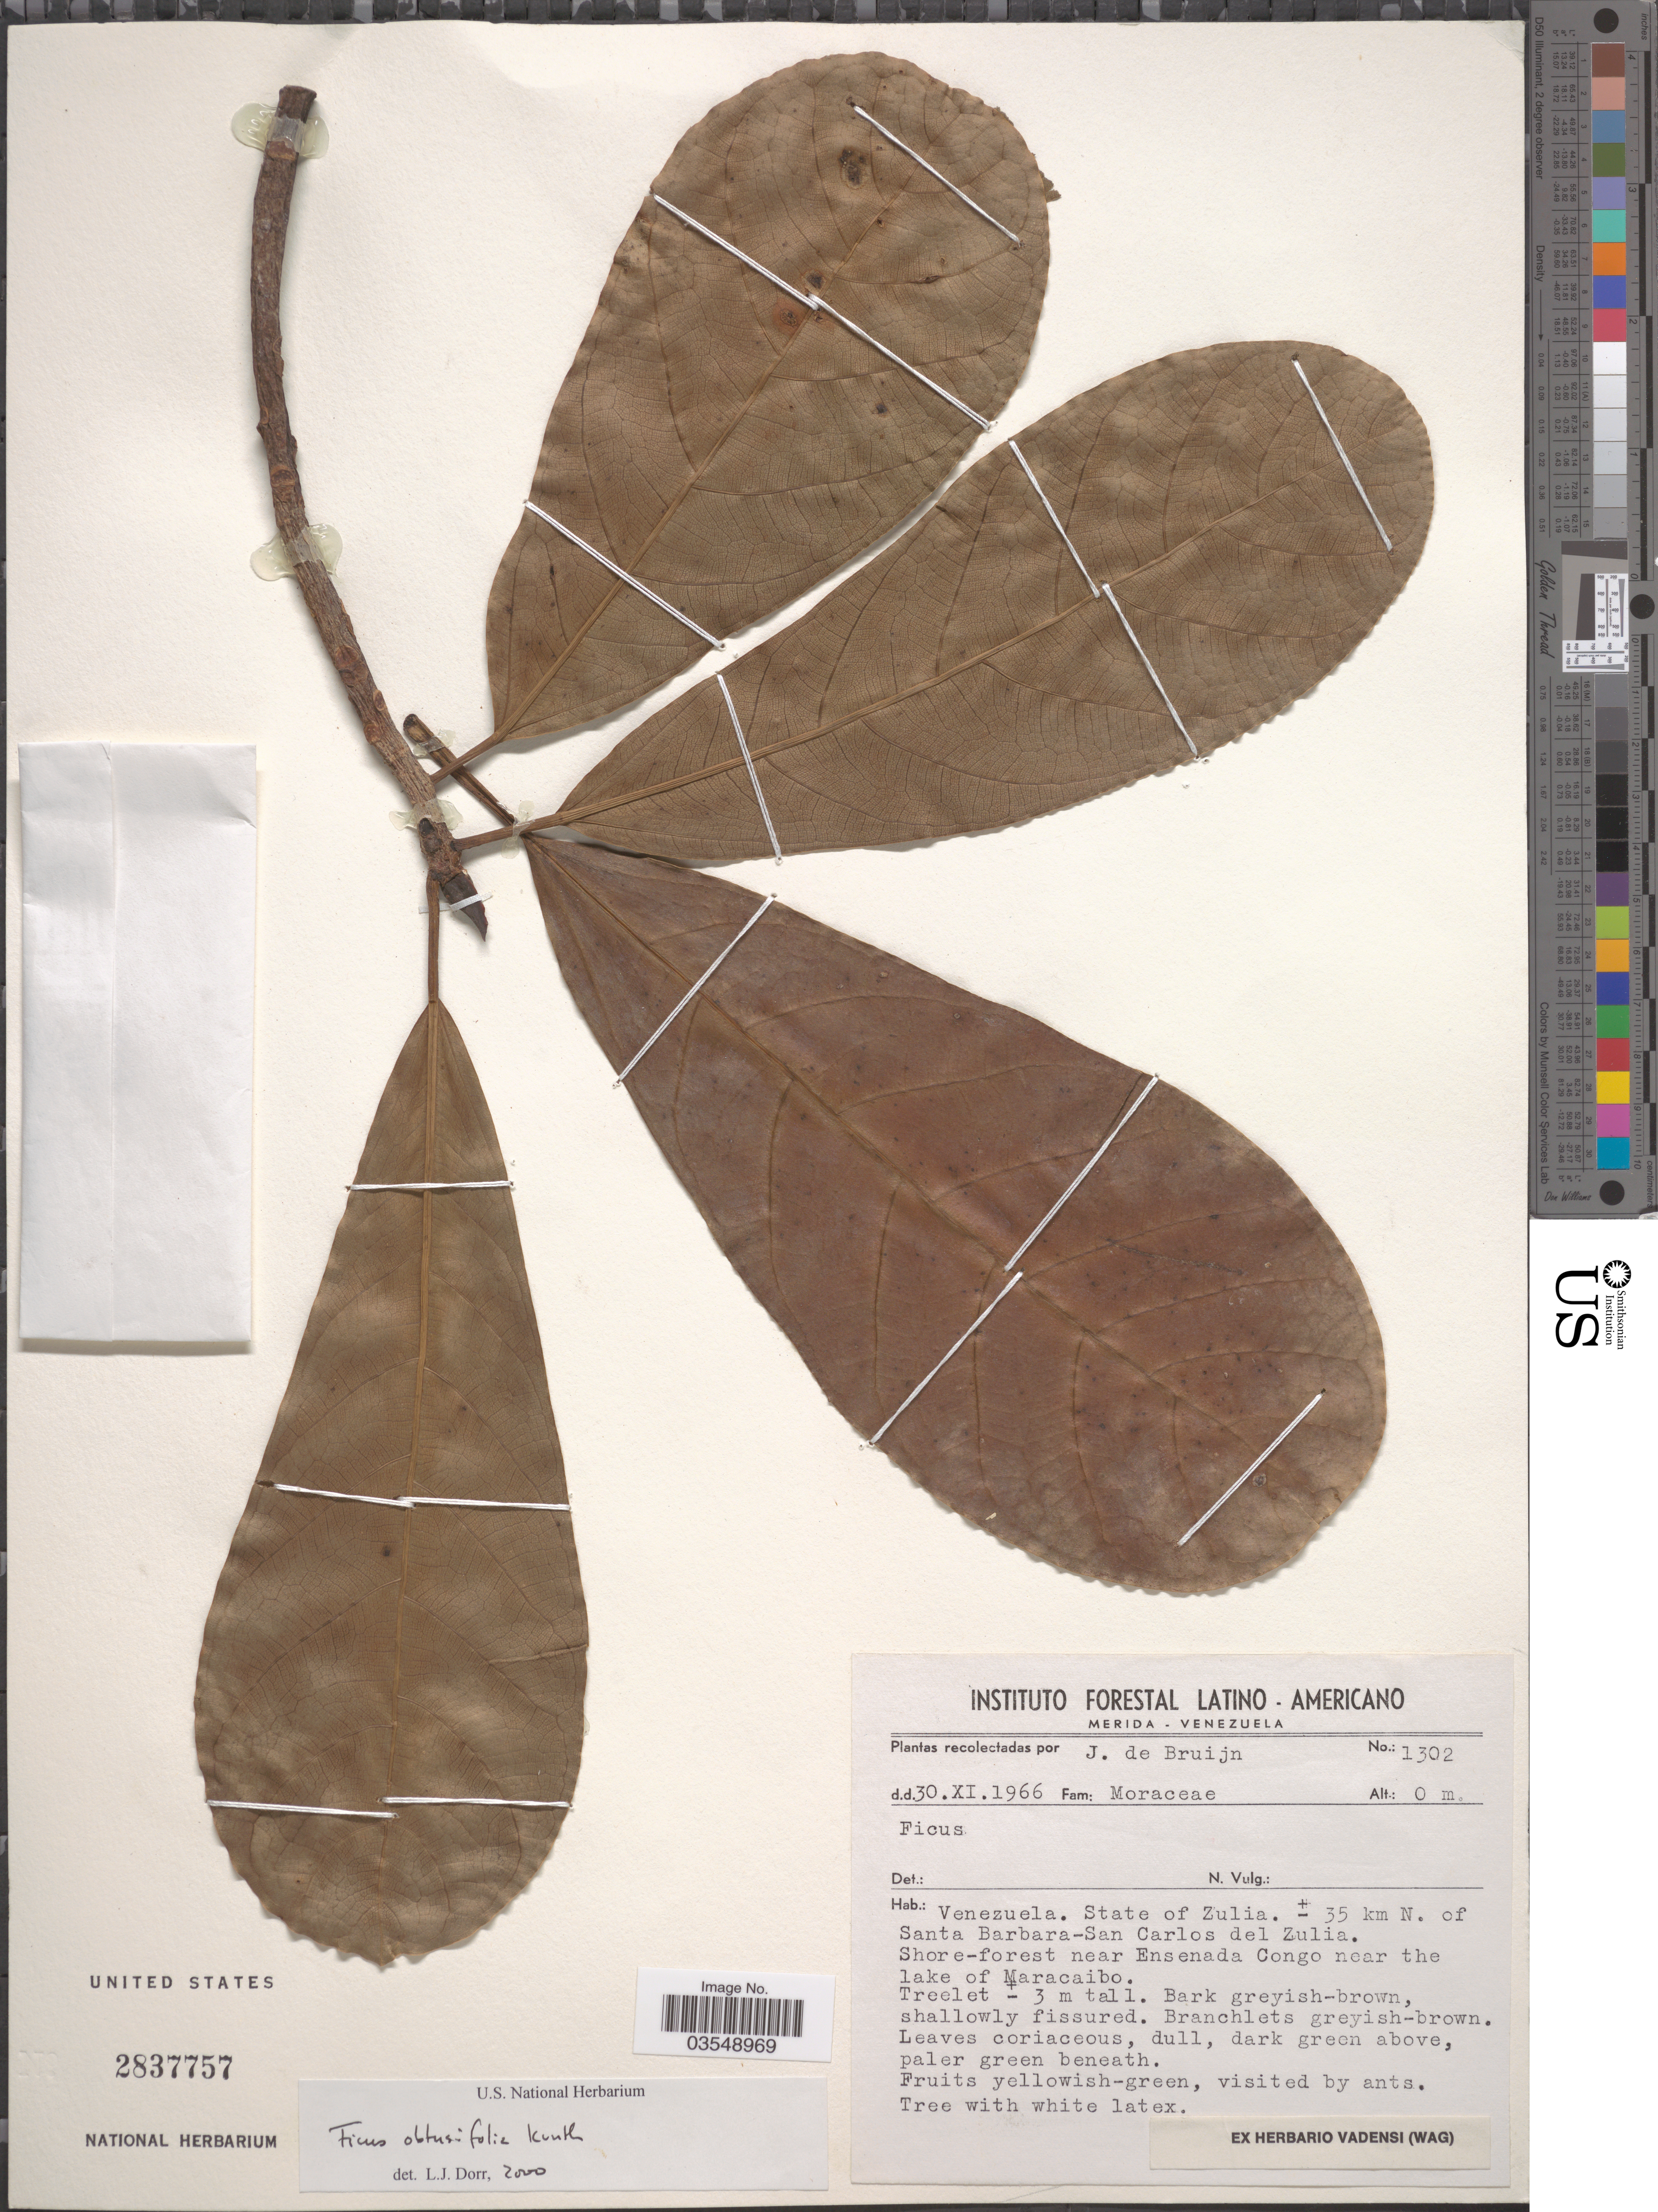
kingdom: Plantae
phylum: Tracheophyta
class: Magnoliopsida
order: Rosales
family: Moraceae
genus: Ficus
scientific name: Ficus obtusifolia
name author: Kunth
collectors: J. Bruijn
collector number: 1302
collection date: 1966-11-30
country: Venezuela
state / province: Zulia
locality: ± 35 km N. of Santa Barbara-San Carlos del Zulia. Shore-forest near Ensenada Congo near the lake of Maracaibo.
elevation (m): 0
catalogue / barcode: US 2837757